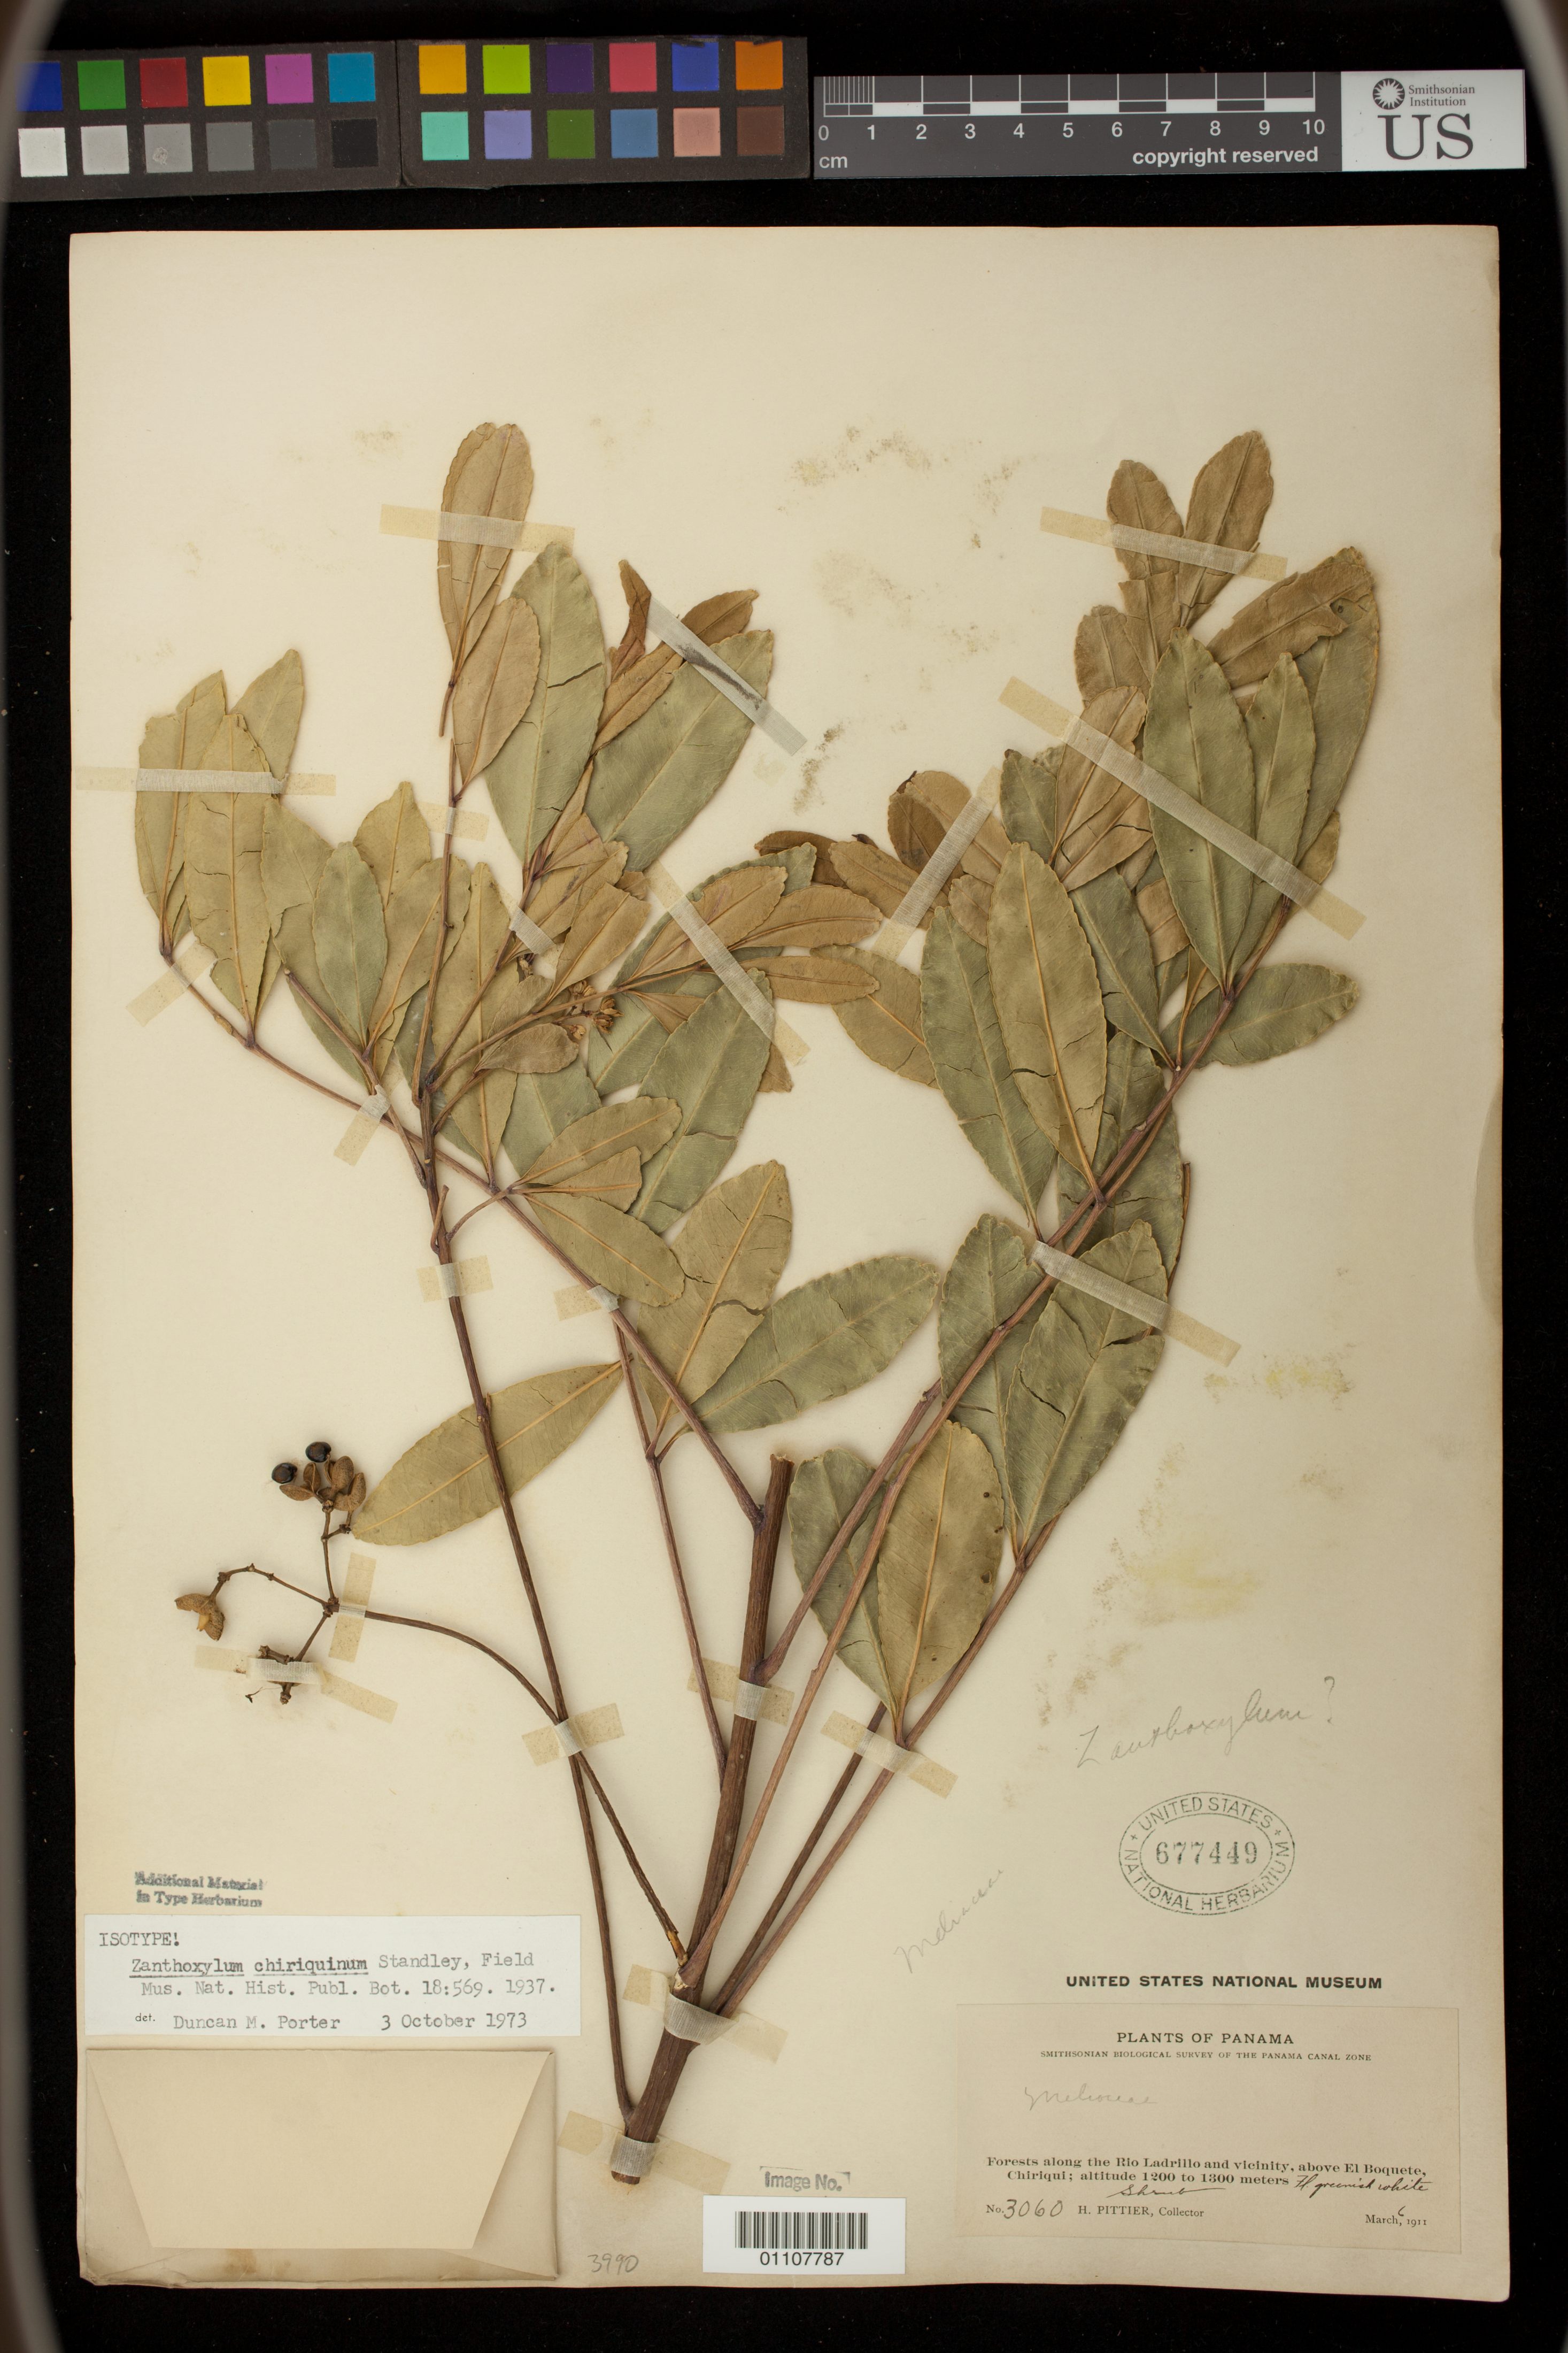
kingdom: Plantae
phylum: Tracheophyta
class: Magnoliopsida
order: Sapindales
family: Rutaceae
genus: Zanthoxylum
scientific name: Zanthoxylum chiriquinum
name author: Standl.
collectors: H. F. Pittier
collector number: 3060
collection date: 1911-03-06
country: Panama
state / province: Chiriqui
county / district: Boquete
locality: Forests along the Rio Ladrillo and vicinity.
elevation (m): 1200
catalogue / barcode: US 677449